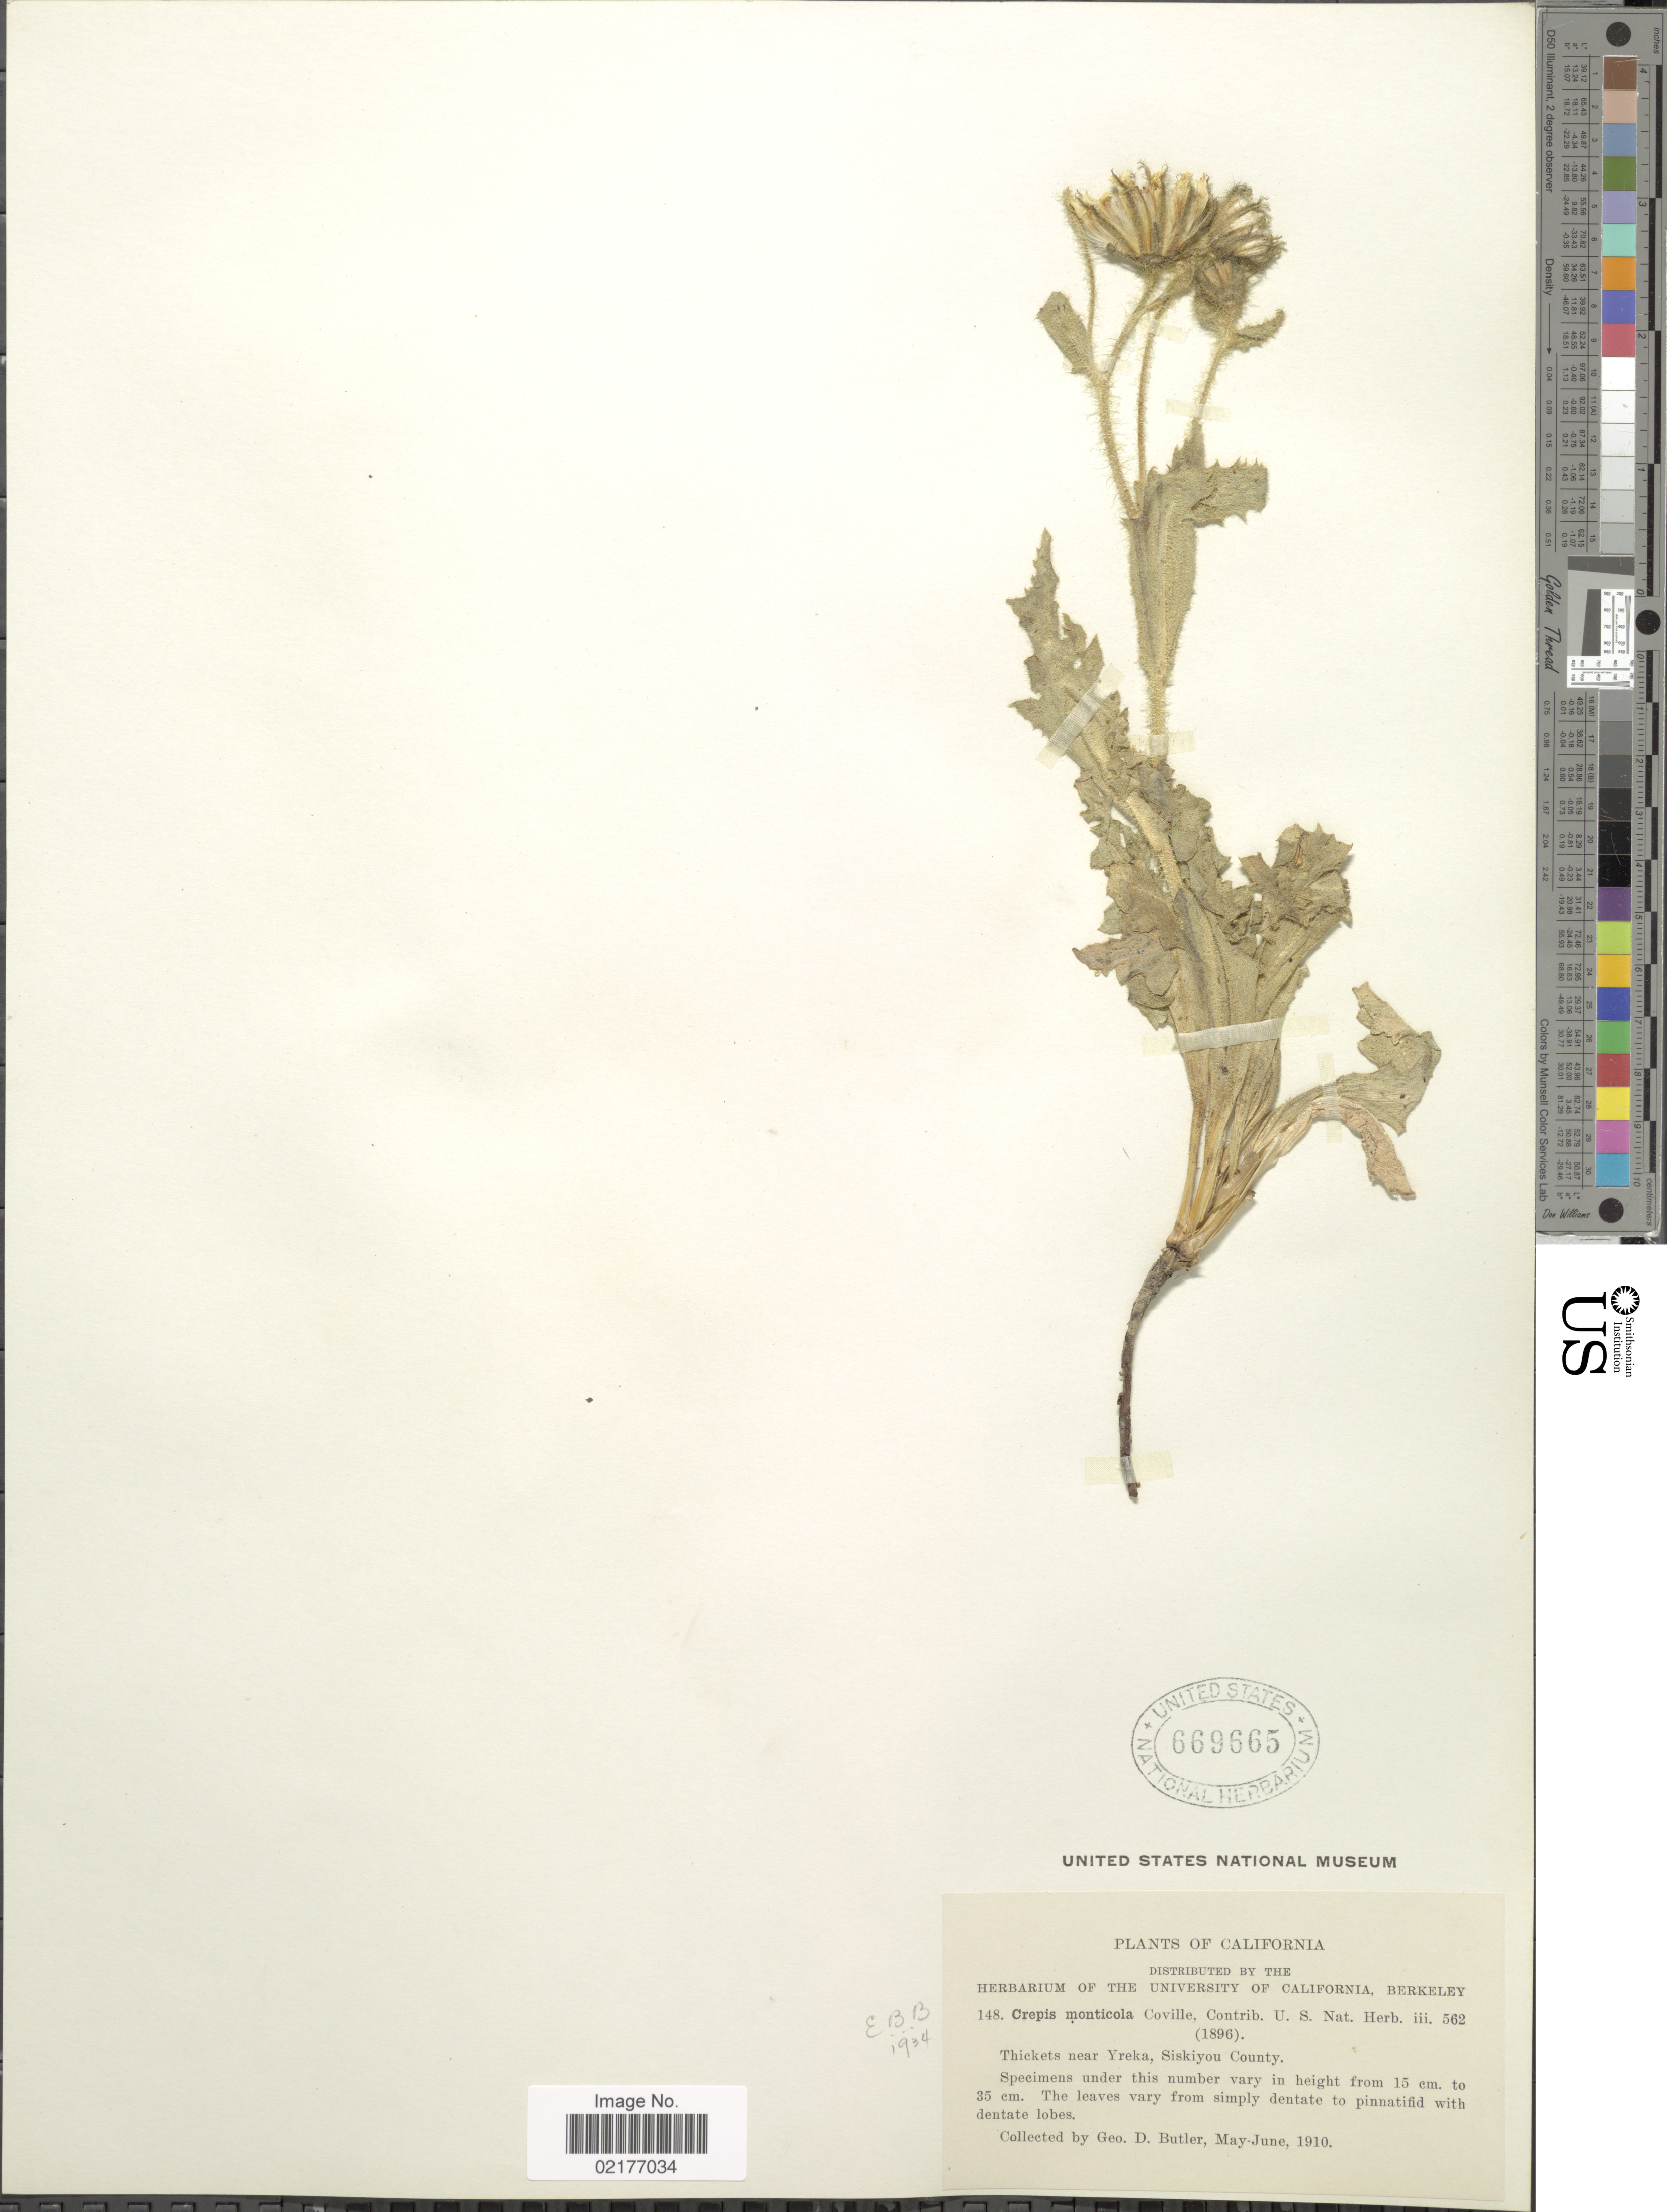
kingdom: Plantae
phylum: Tracheophyta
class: Magnoliopsida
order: Asterales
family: Asteraceae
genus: Crepis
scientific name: Crepis monticola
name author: Coville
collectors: G. D. Butler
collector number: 148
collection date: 1910-05/1910-06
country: United States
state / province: California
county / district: Siskiyou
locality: Thickets near Yreka, Siskiyou County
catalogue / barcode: US 669665